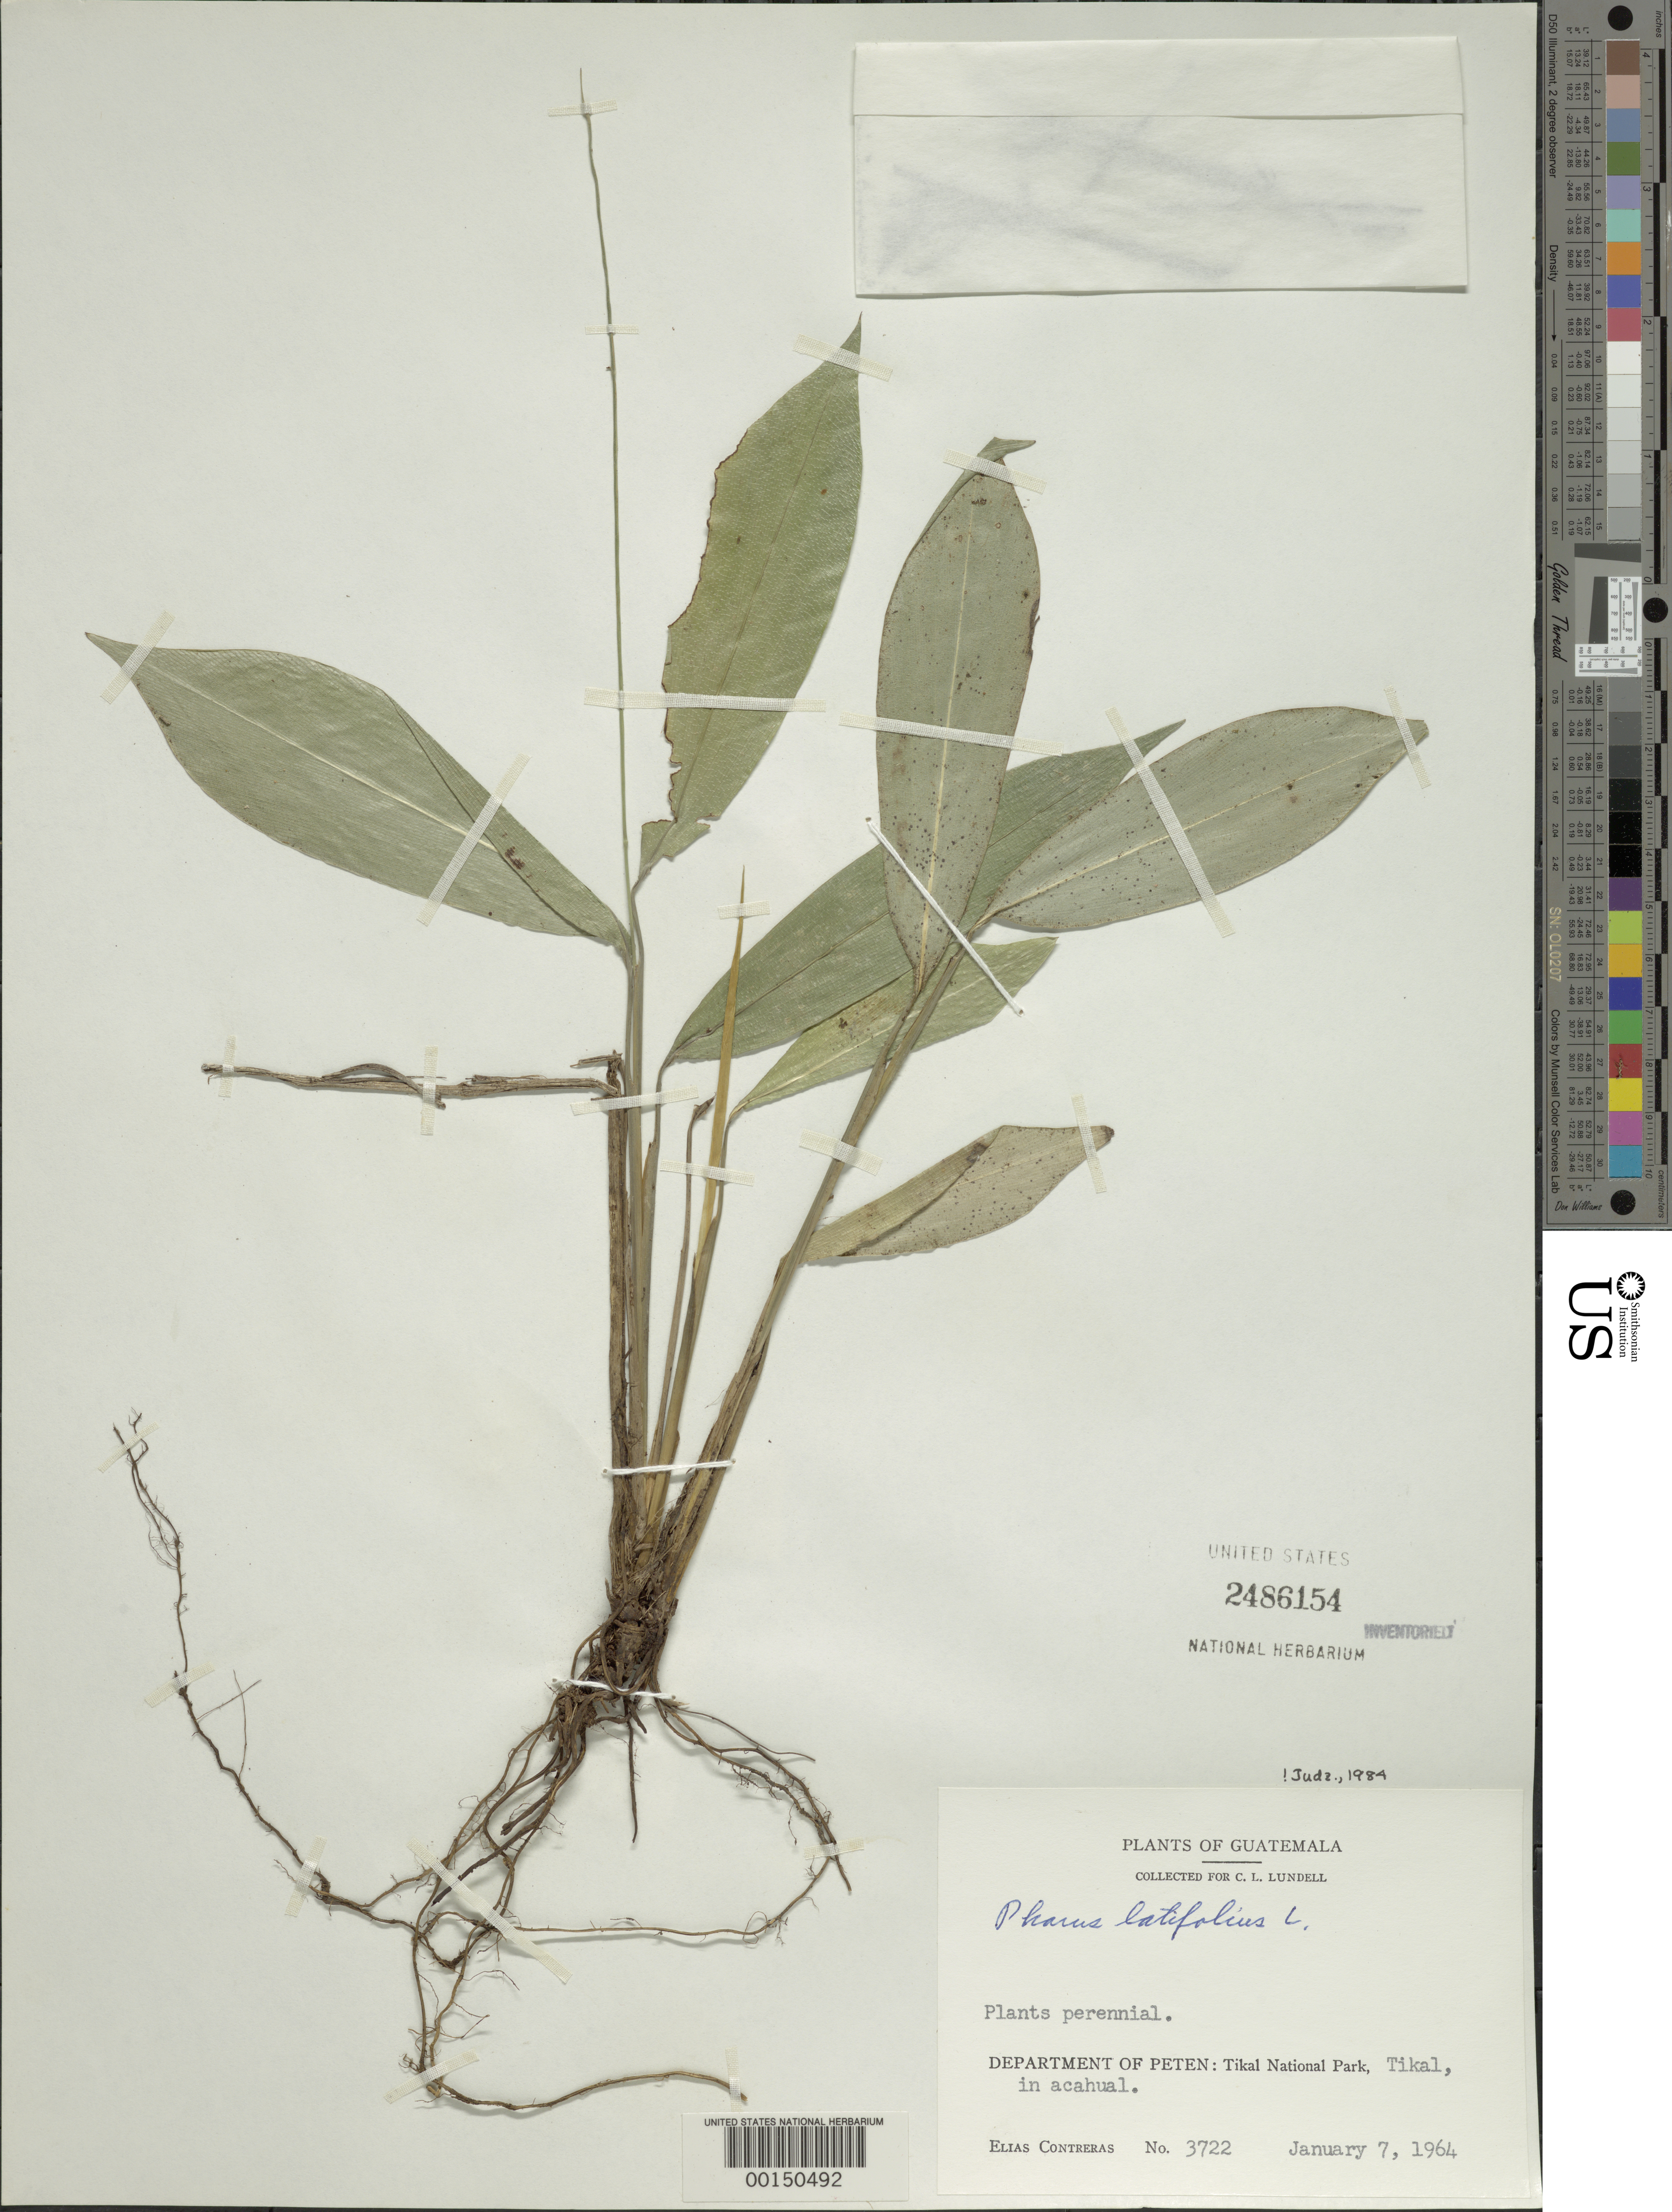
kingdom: Plantae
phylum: Tracheophyta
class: Liliopsida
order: Poales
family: Poaceae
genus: Pharus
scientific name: Pharus latifolius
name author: L.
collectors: E. Contreras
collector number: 3722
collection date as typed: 07 Jan 1964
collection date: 1964-01-07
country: Guatemala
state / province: El Petén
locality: Tikal National Park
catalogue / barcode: US 2486154